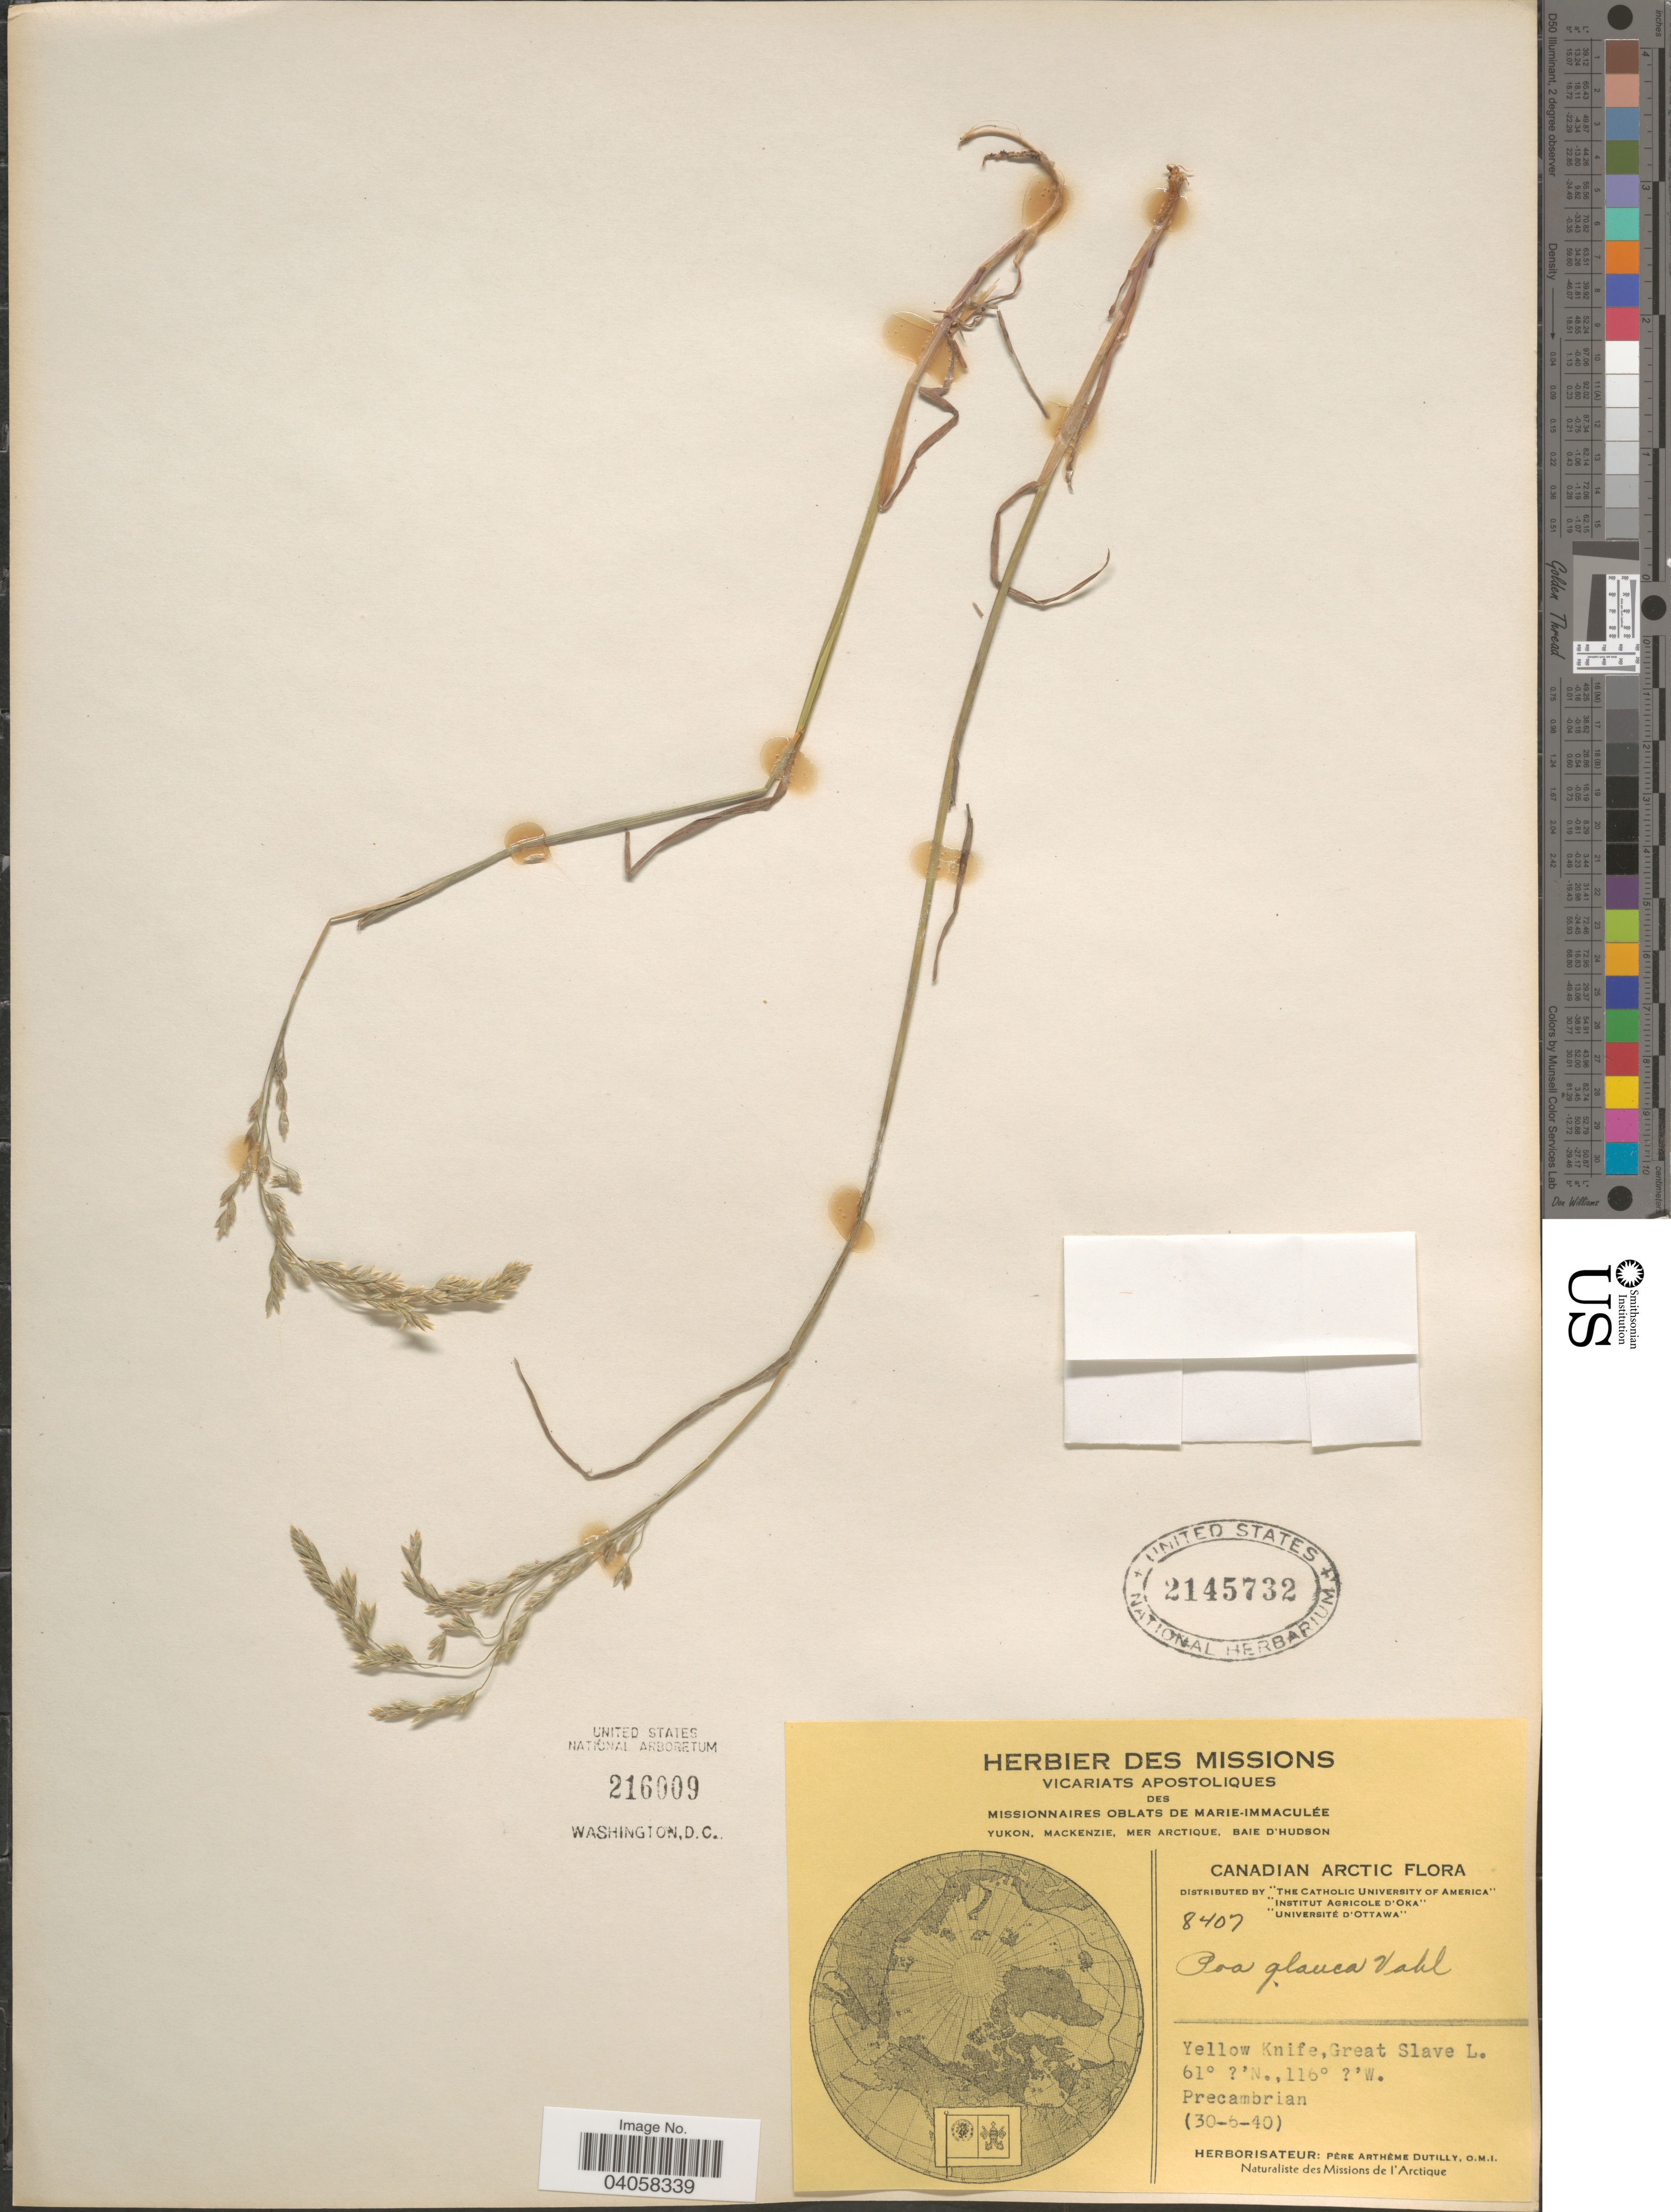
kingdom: Plantae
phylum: Tracheophyta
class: Liliopsida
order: Poales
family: Poaceae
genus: Poa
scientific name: Poa glauca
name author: Vahl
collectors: P. Dutilly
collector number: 8407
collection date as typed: Transcribed d/m/y: 30/6/40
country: Canada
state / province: Northwest Territories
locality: Canadian Arctic. Yellow Knife, Great Slave L.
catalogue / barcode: US 2145732